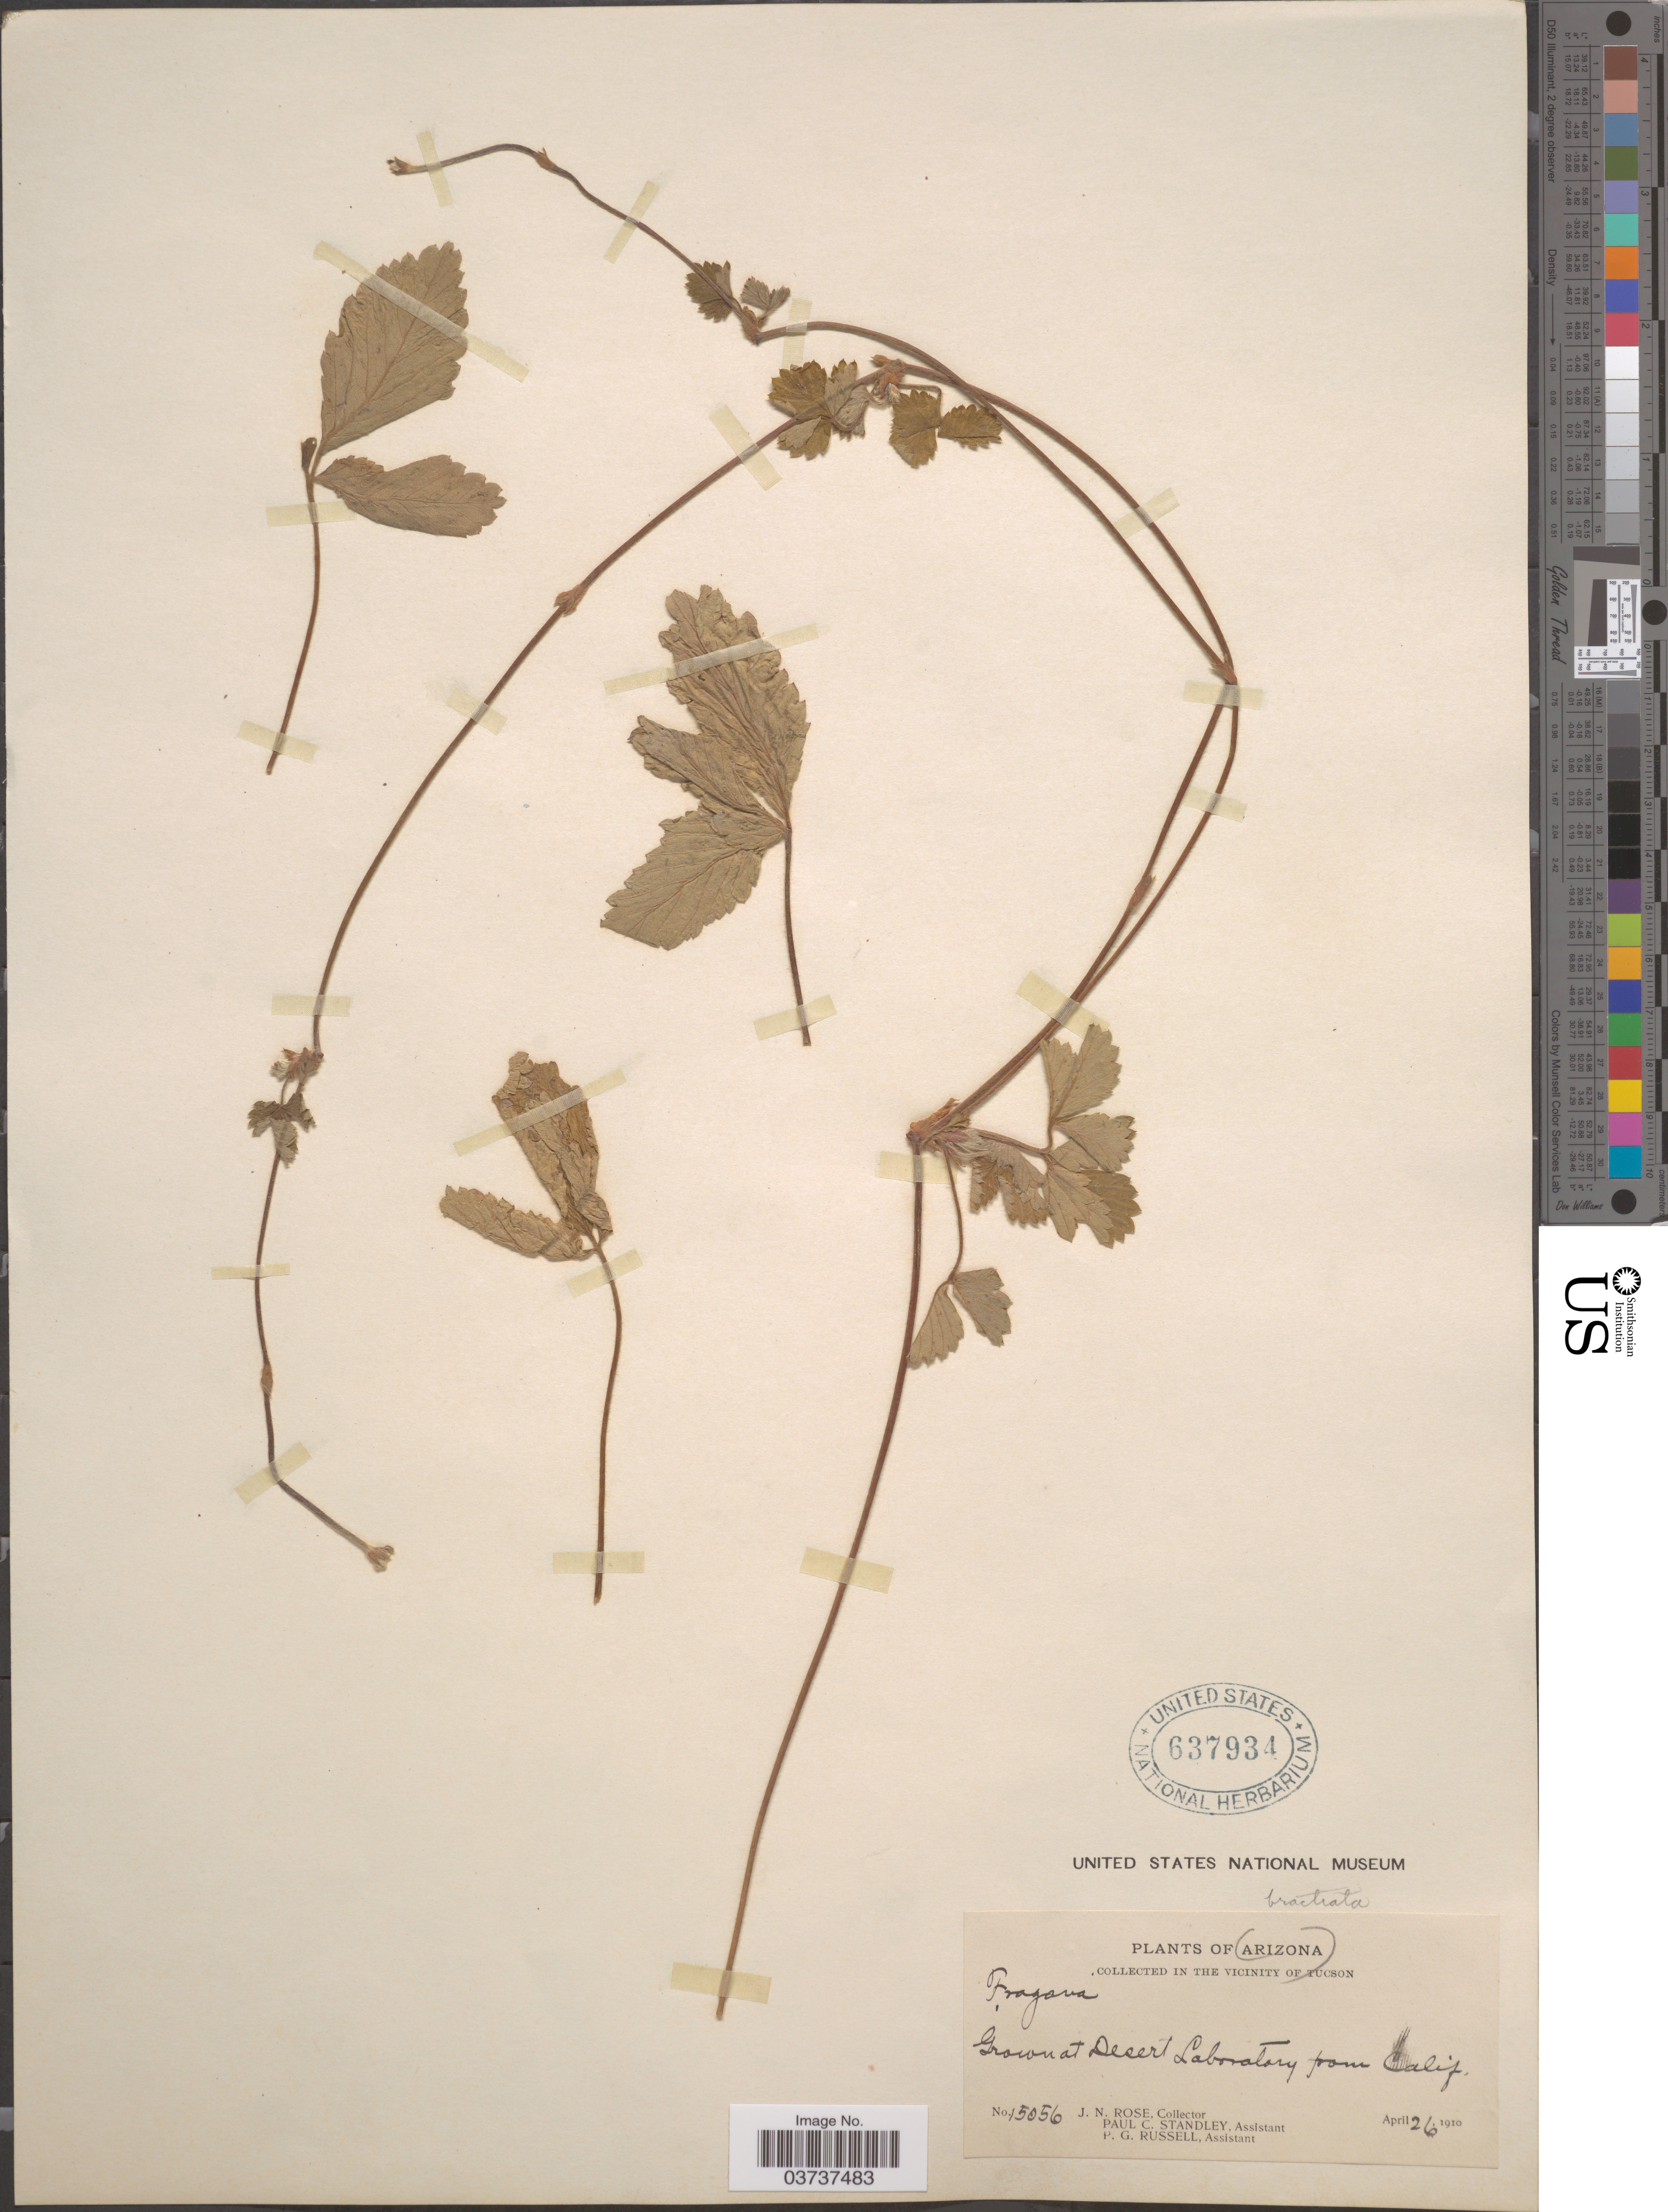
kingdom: Plantae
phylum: Tracheophyta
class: Magnoliopsida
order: Rosales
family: Rosaceae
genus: Fragaria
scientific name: Fragaria vesca subsp. bracteata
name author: L.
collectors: J. N. Rose, P. C. Standley & P. G. Russell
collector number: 15056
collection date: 1910-04-26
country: United States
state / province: California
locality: Desert Laboratory.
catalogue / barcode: US 637934